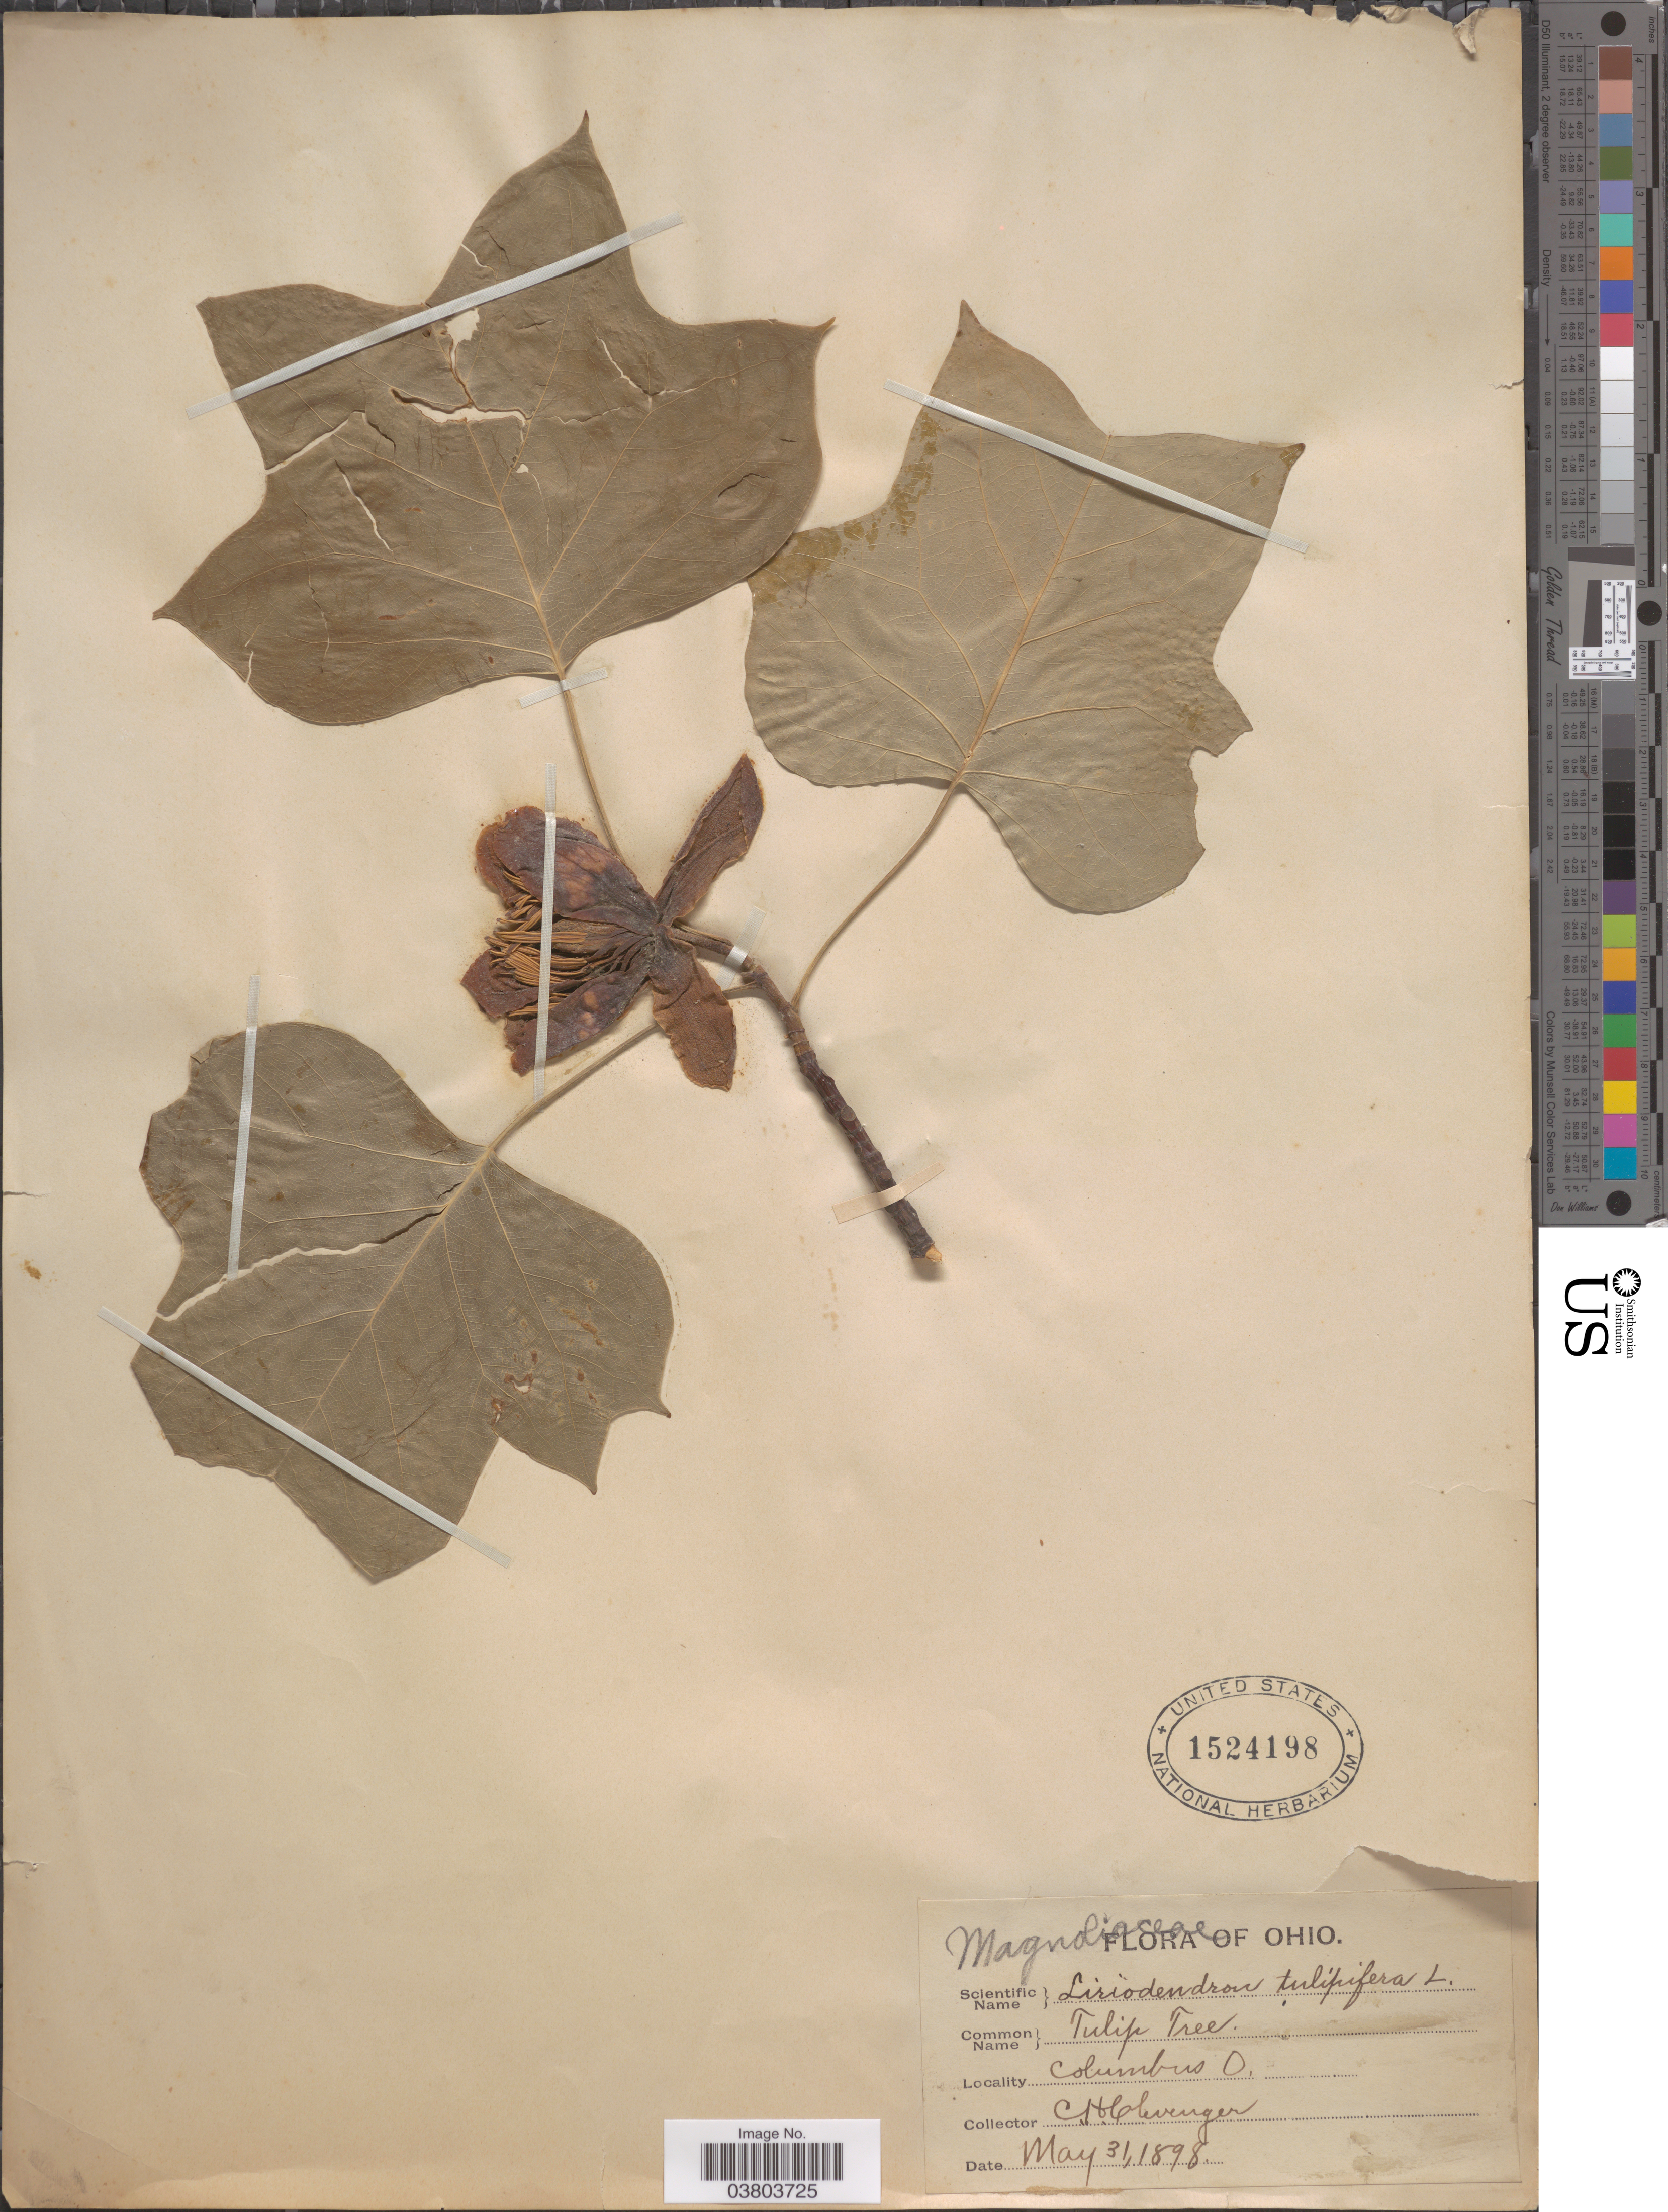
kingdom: Plantae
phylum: Tracheophyta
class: Magnoliopsida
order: Magnoliales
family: Magnoliaceae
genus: Liriodendron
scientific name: Liriodendron tulipifera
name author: L.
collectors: C. H. Clevenger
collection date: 1898-05-31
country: United States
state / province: Ohio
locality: Columbus.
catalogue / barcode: US 1524198